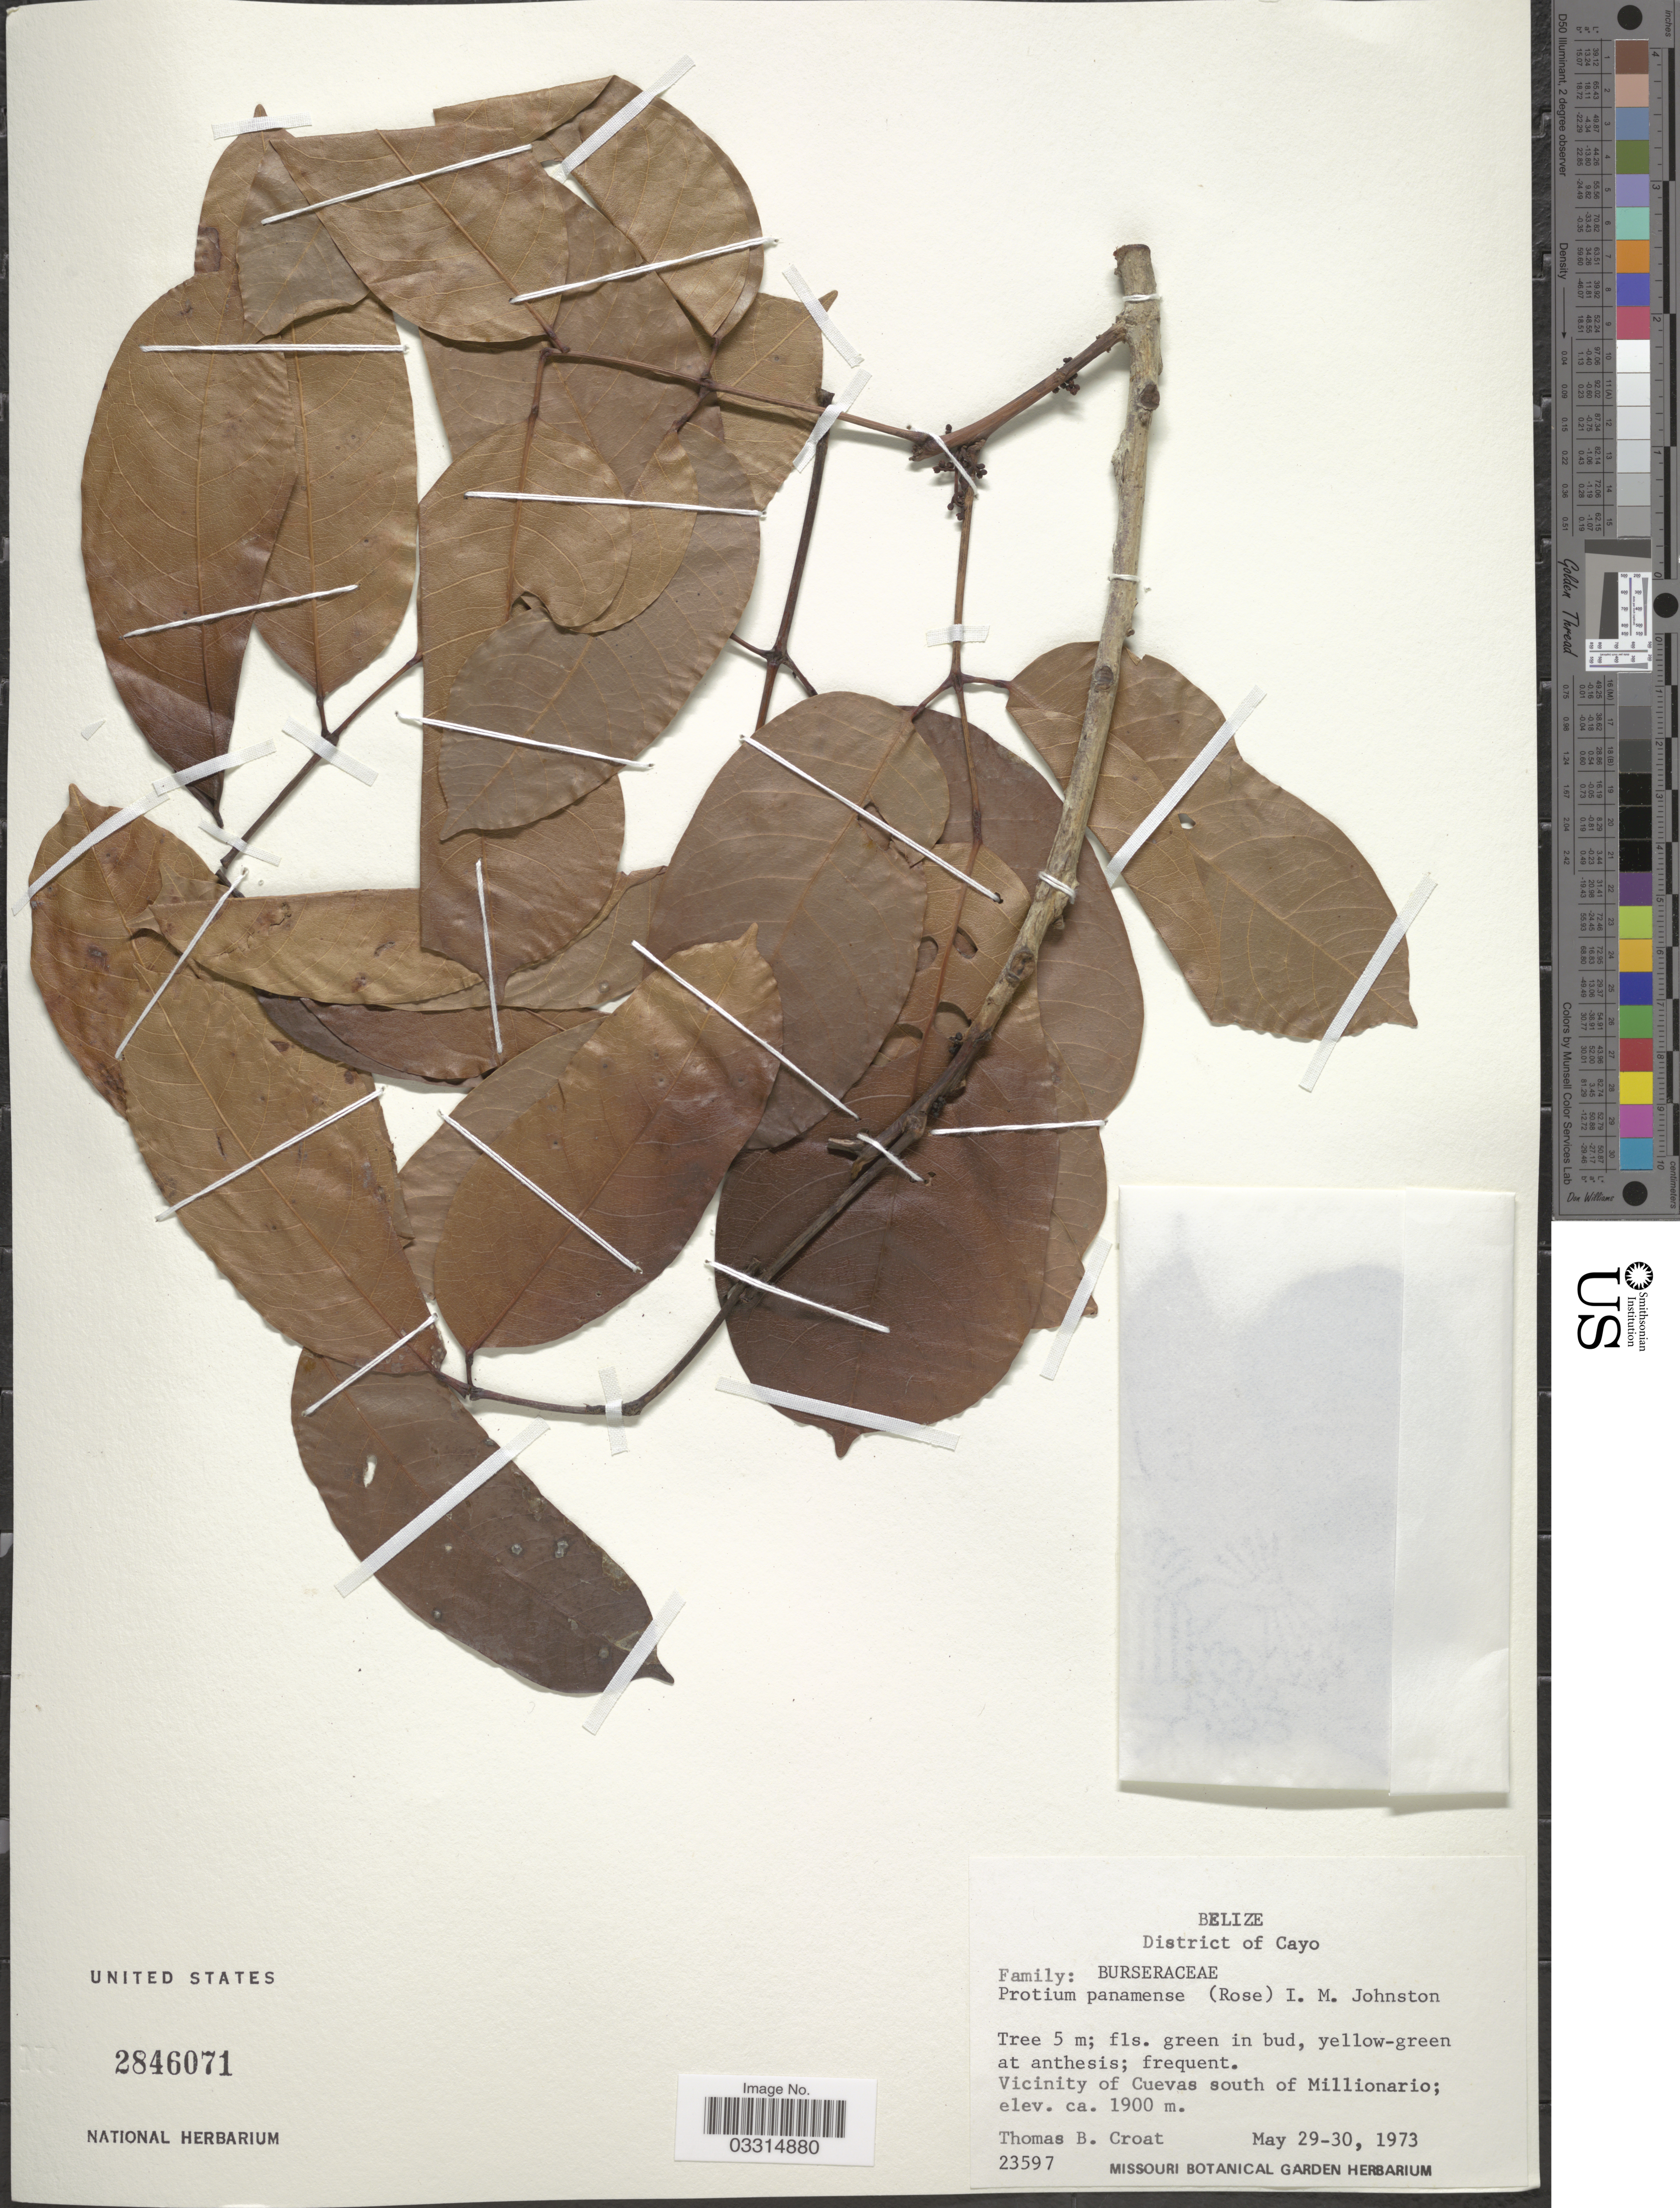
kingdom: Plantae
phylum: Tracheophyta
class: Magnoliopsida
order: Sapindales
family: Burseraceae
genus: Protium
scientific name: Protium panamense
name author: (Rose) I.M. Johnst.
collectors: T. B. Croat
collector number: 23597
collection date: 1973-05-29/1973-05-30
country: Belize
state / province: Cayo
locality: District of Cayo. Vicinity of Cuevas south of Millionario.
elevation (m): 1900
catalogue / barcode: US 2846071